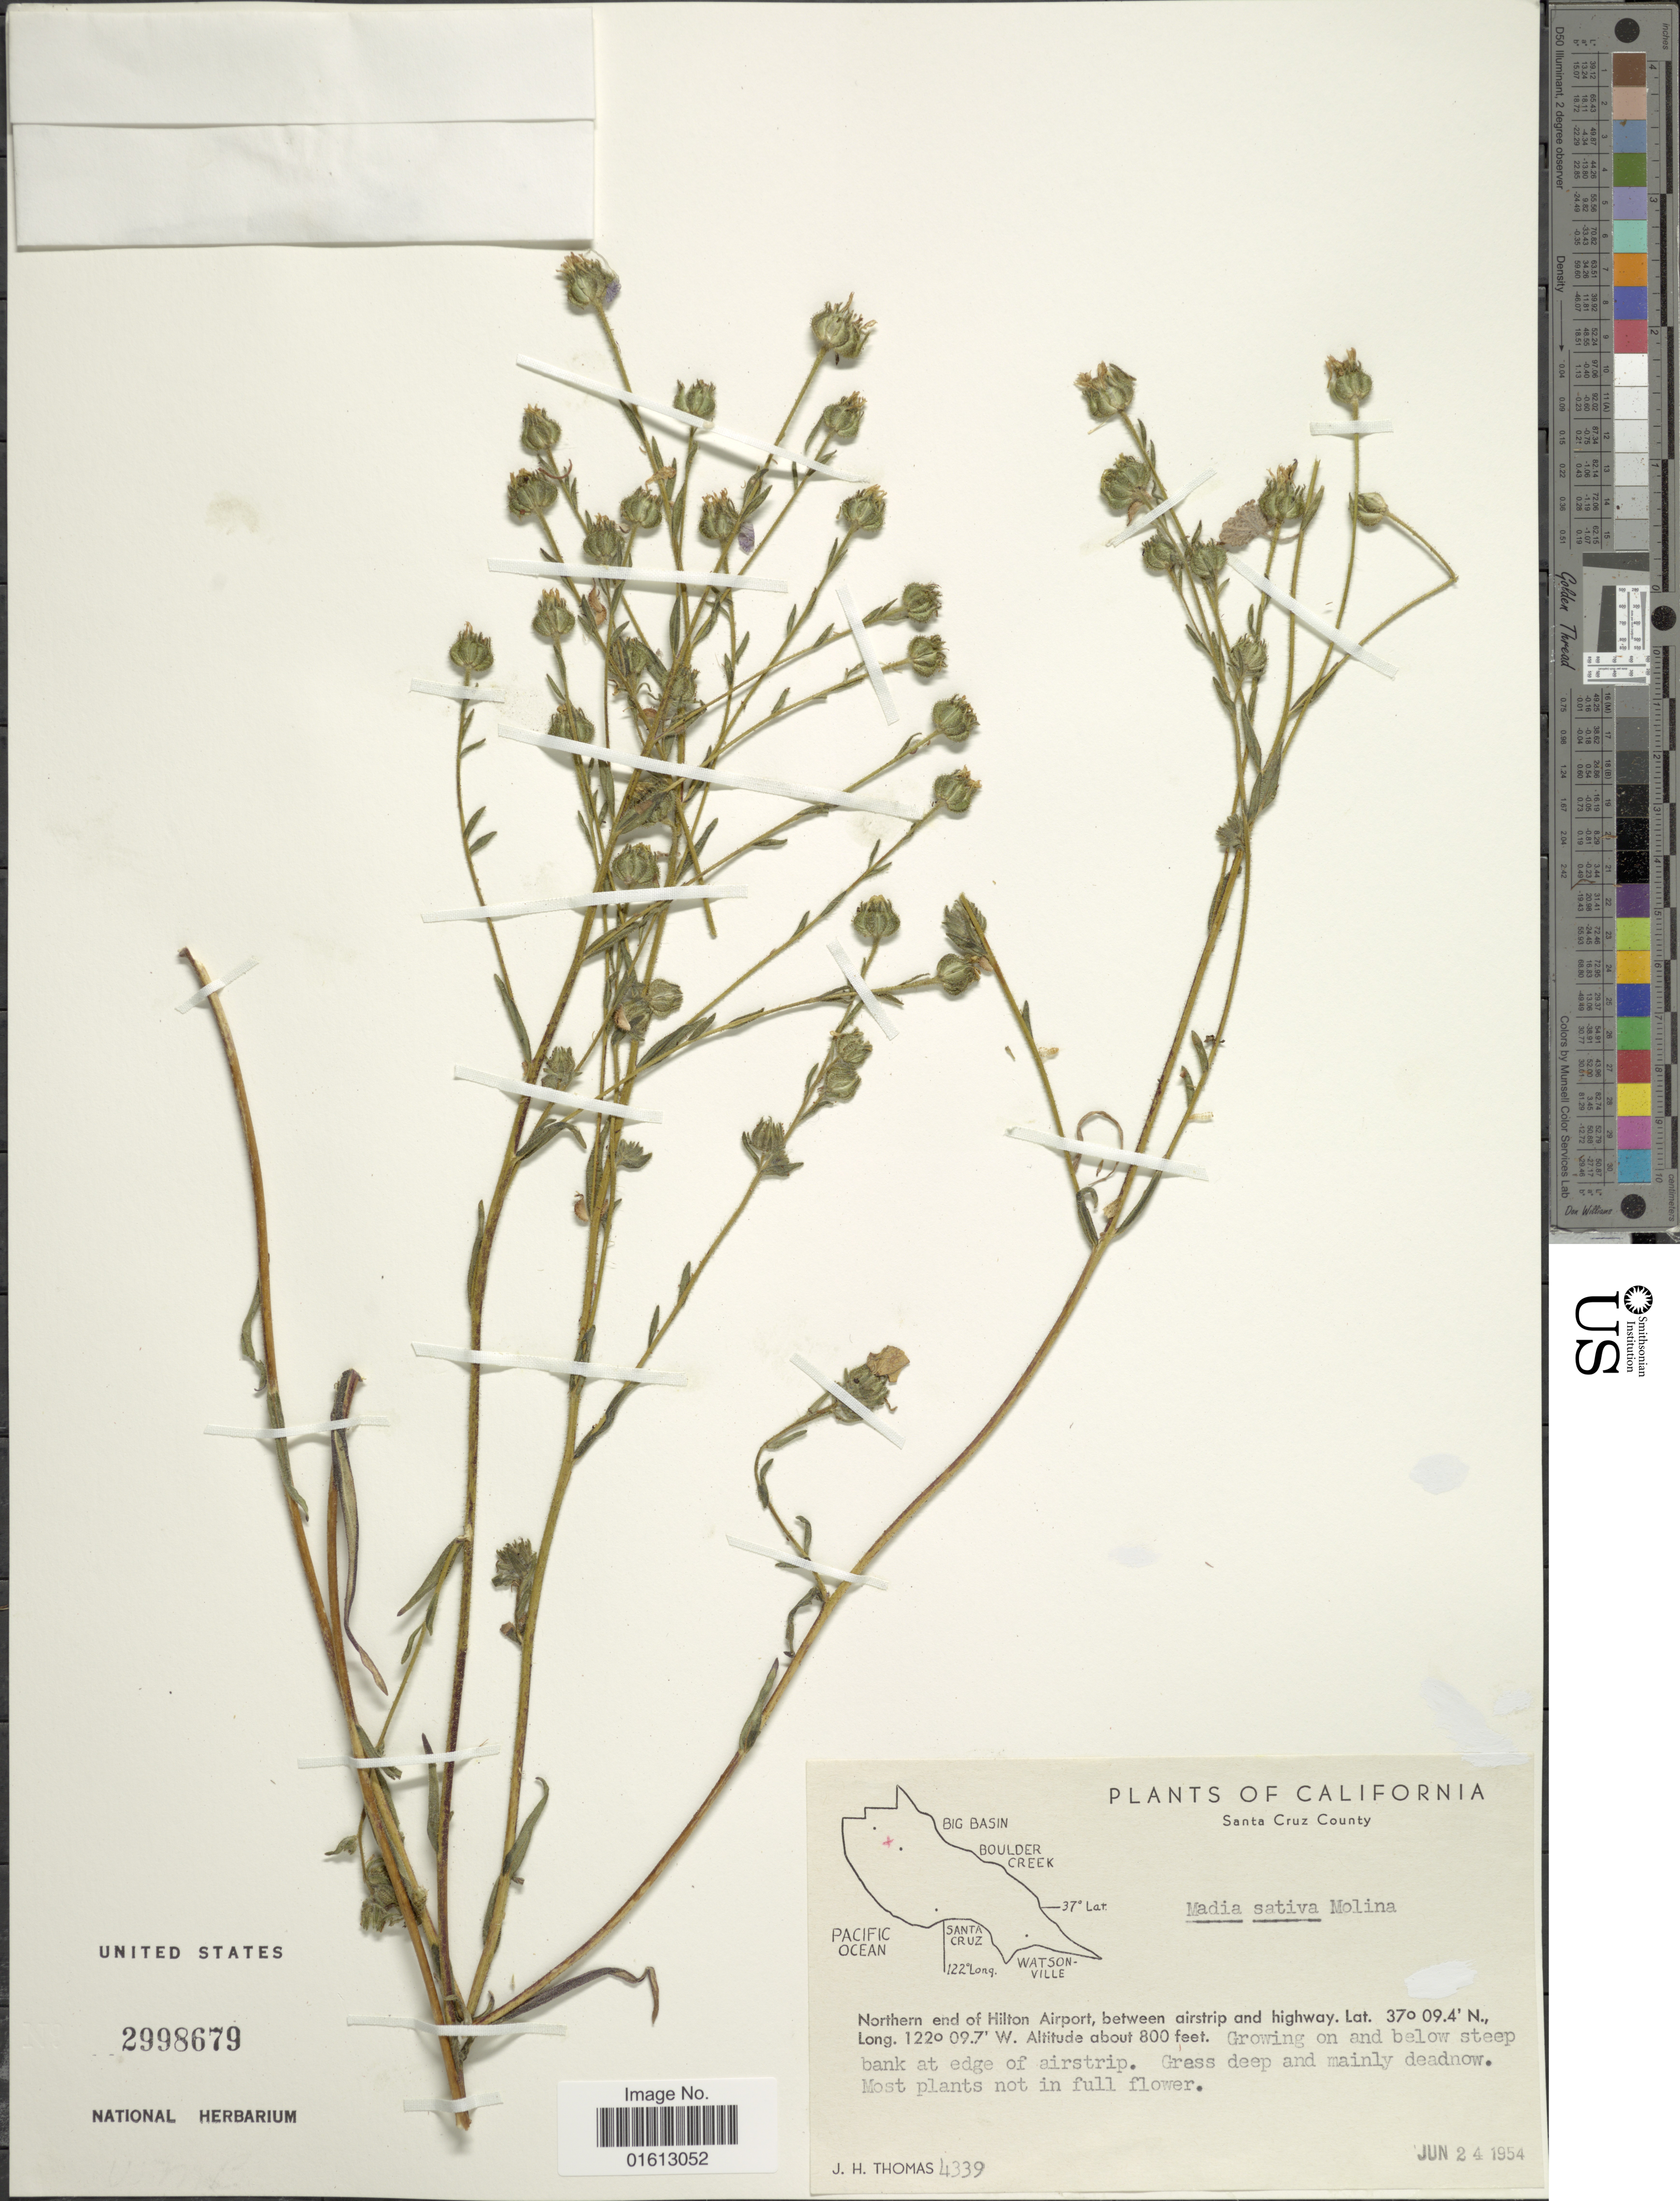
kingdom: Plantae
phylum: Tracheophyta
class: Magnoliopsida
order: Asterales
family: Asteraceae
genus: Madia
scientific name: Madia sativa subsp. sativa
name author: Molina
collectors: J. H. Thomas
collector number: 4339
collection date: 1954-06-24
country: United States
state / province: California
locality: California, Santa Cruz, northern end of Hilton Airport, between airstrip and highway.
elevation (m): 244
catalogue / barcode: US 2998679